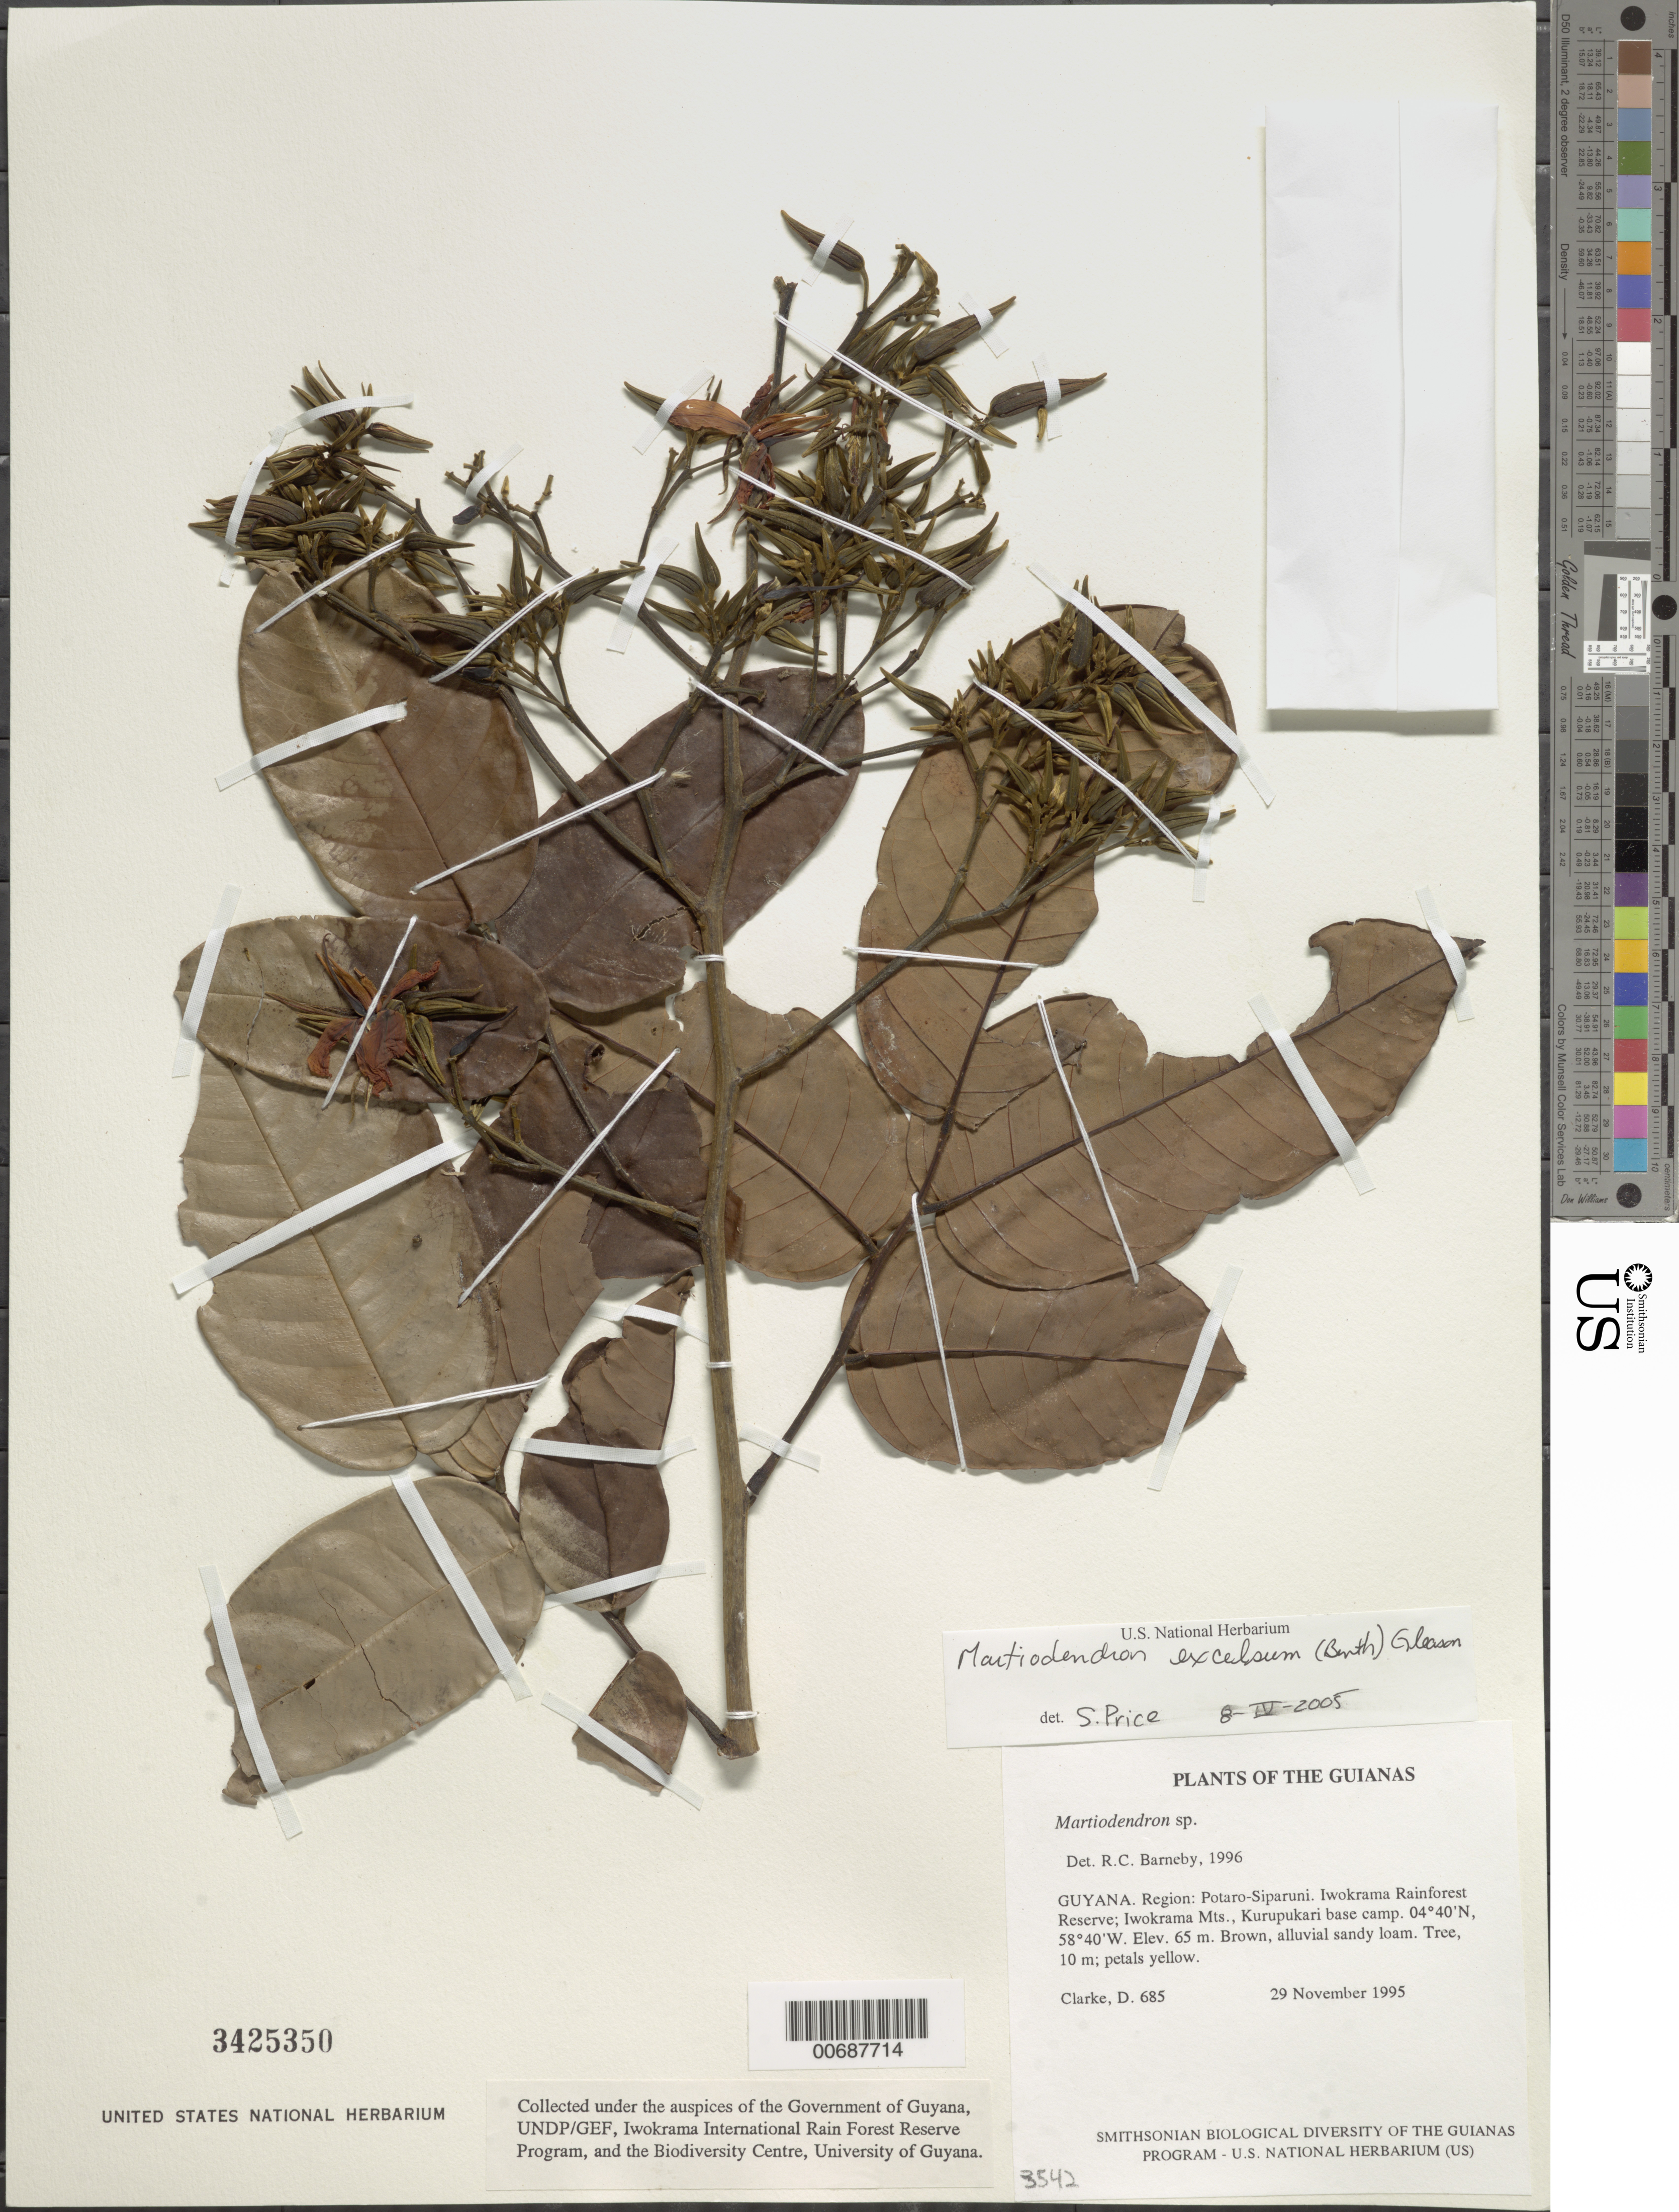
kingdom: Plantae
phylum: Tracheophyta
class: Magnoliopsida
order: Fabales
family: Fabaceae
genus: Martiodendron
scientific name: Martiodendron excelsum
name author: (Benth.) Gleason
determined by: Price, S. F.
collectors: H. D. Clarke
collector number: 685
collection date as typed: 29 November 1995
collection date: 1995-11-29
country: Guyana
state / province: Potaro-Siparuni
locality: Iwokrama Rainforest Reserve; Iwokrama Mts., Kurupukari base camp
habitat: Brown, alluvial sandy loam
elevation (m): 65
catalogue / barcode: US 3425350